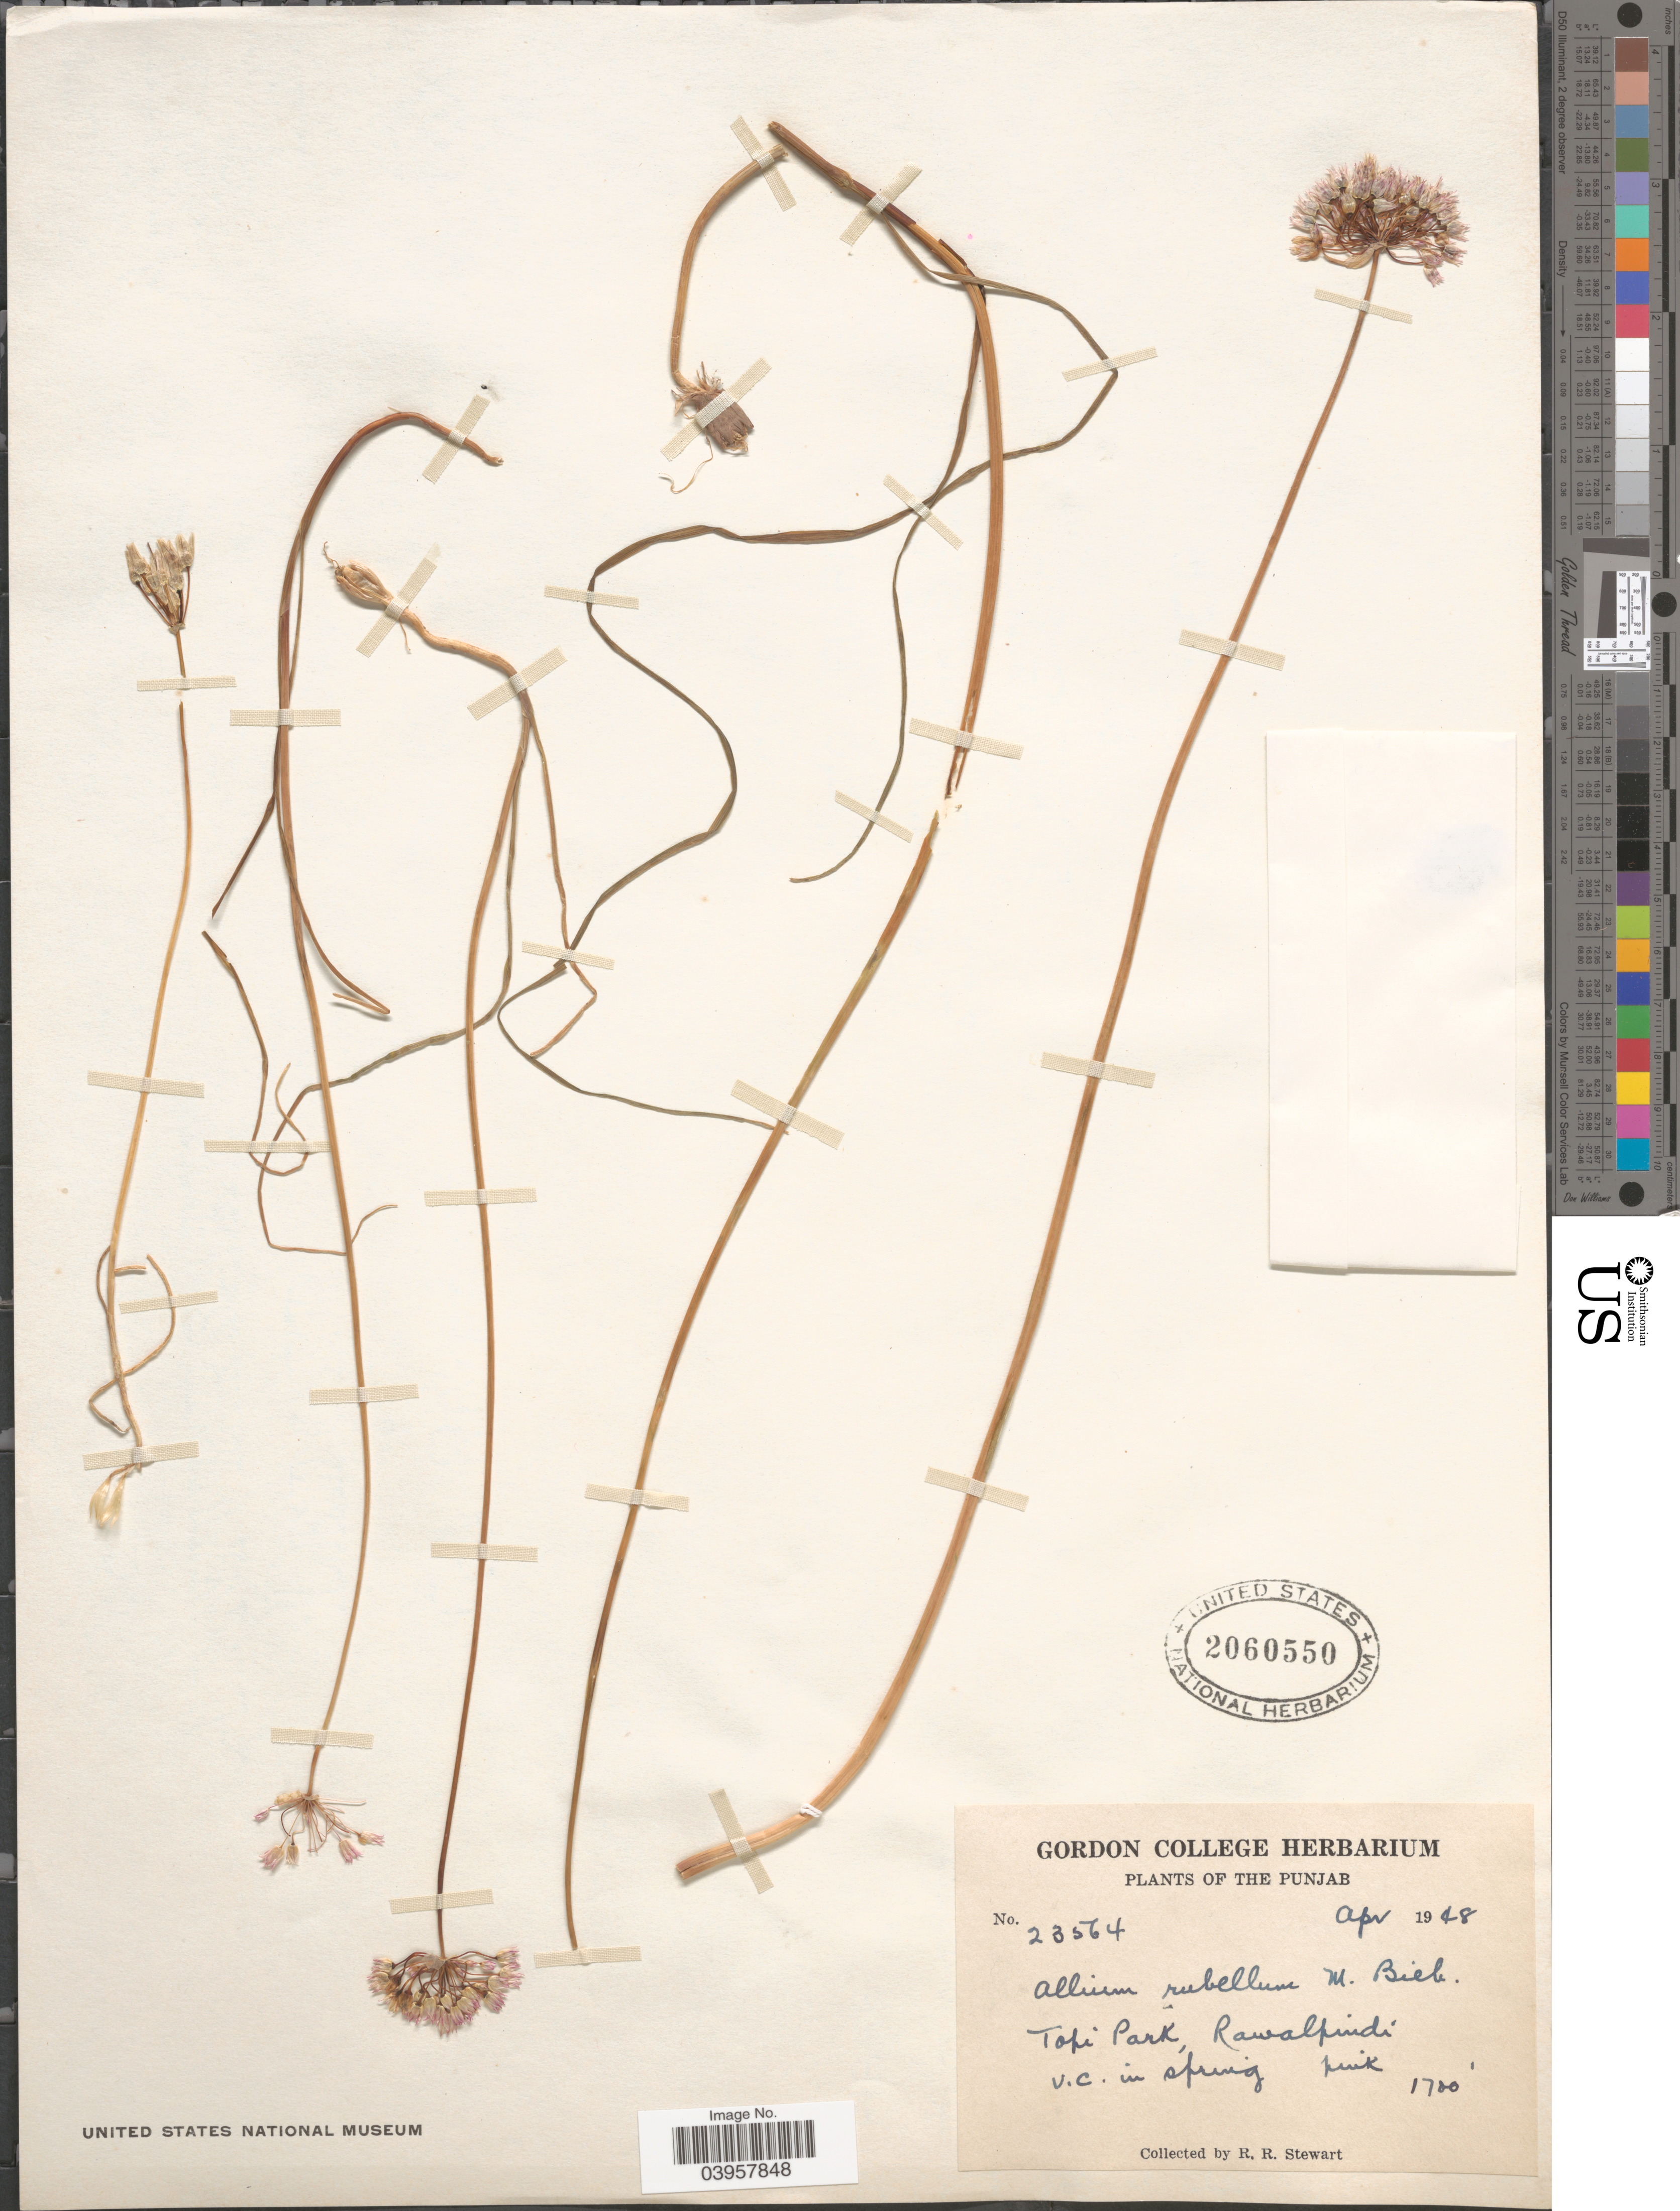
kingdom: Plantae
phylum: Tracheophyta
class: Liliopsida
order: Asparagales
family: Amaryllidaceae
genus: Allium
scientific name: Allium rubellum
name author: M. Bieb.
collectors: R. Stewart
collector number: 23564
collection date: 1948-04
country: Pakistan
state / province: Punjab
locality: Topi Park, Rawalpindi.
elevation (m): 518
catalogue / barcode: US 2060550